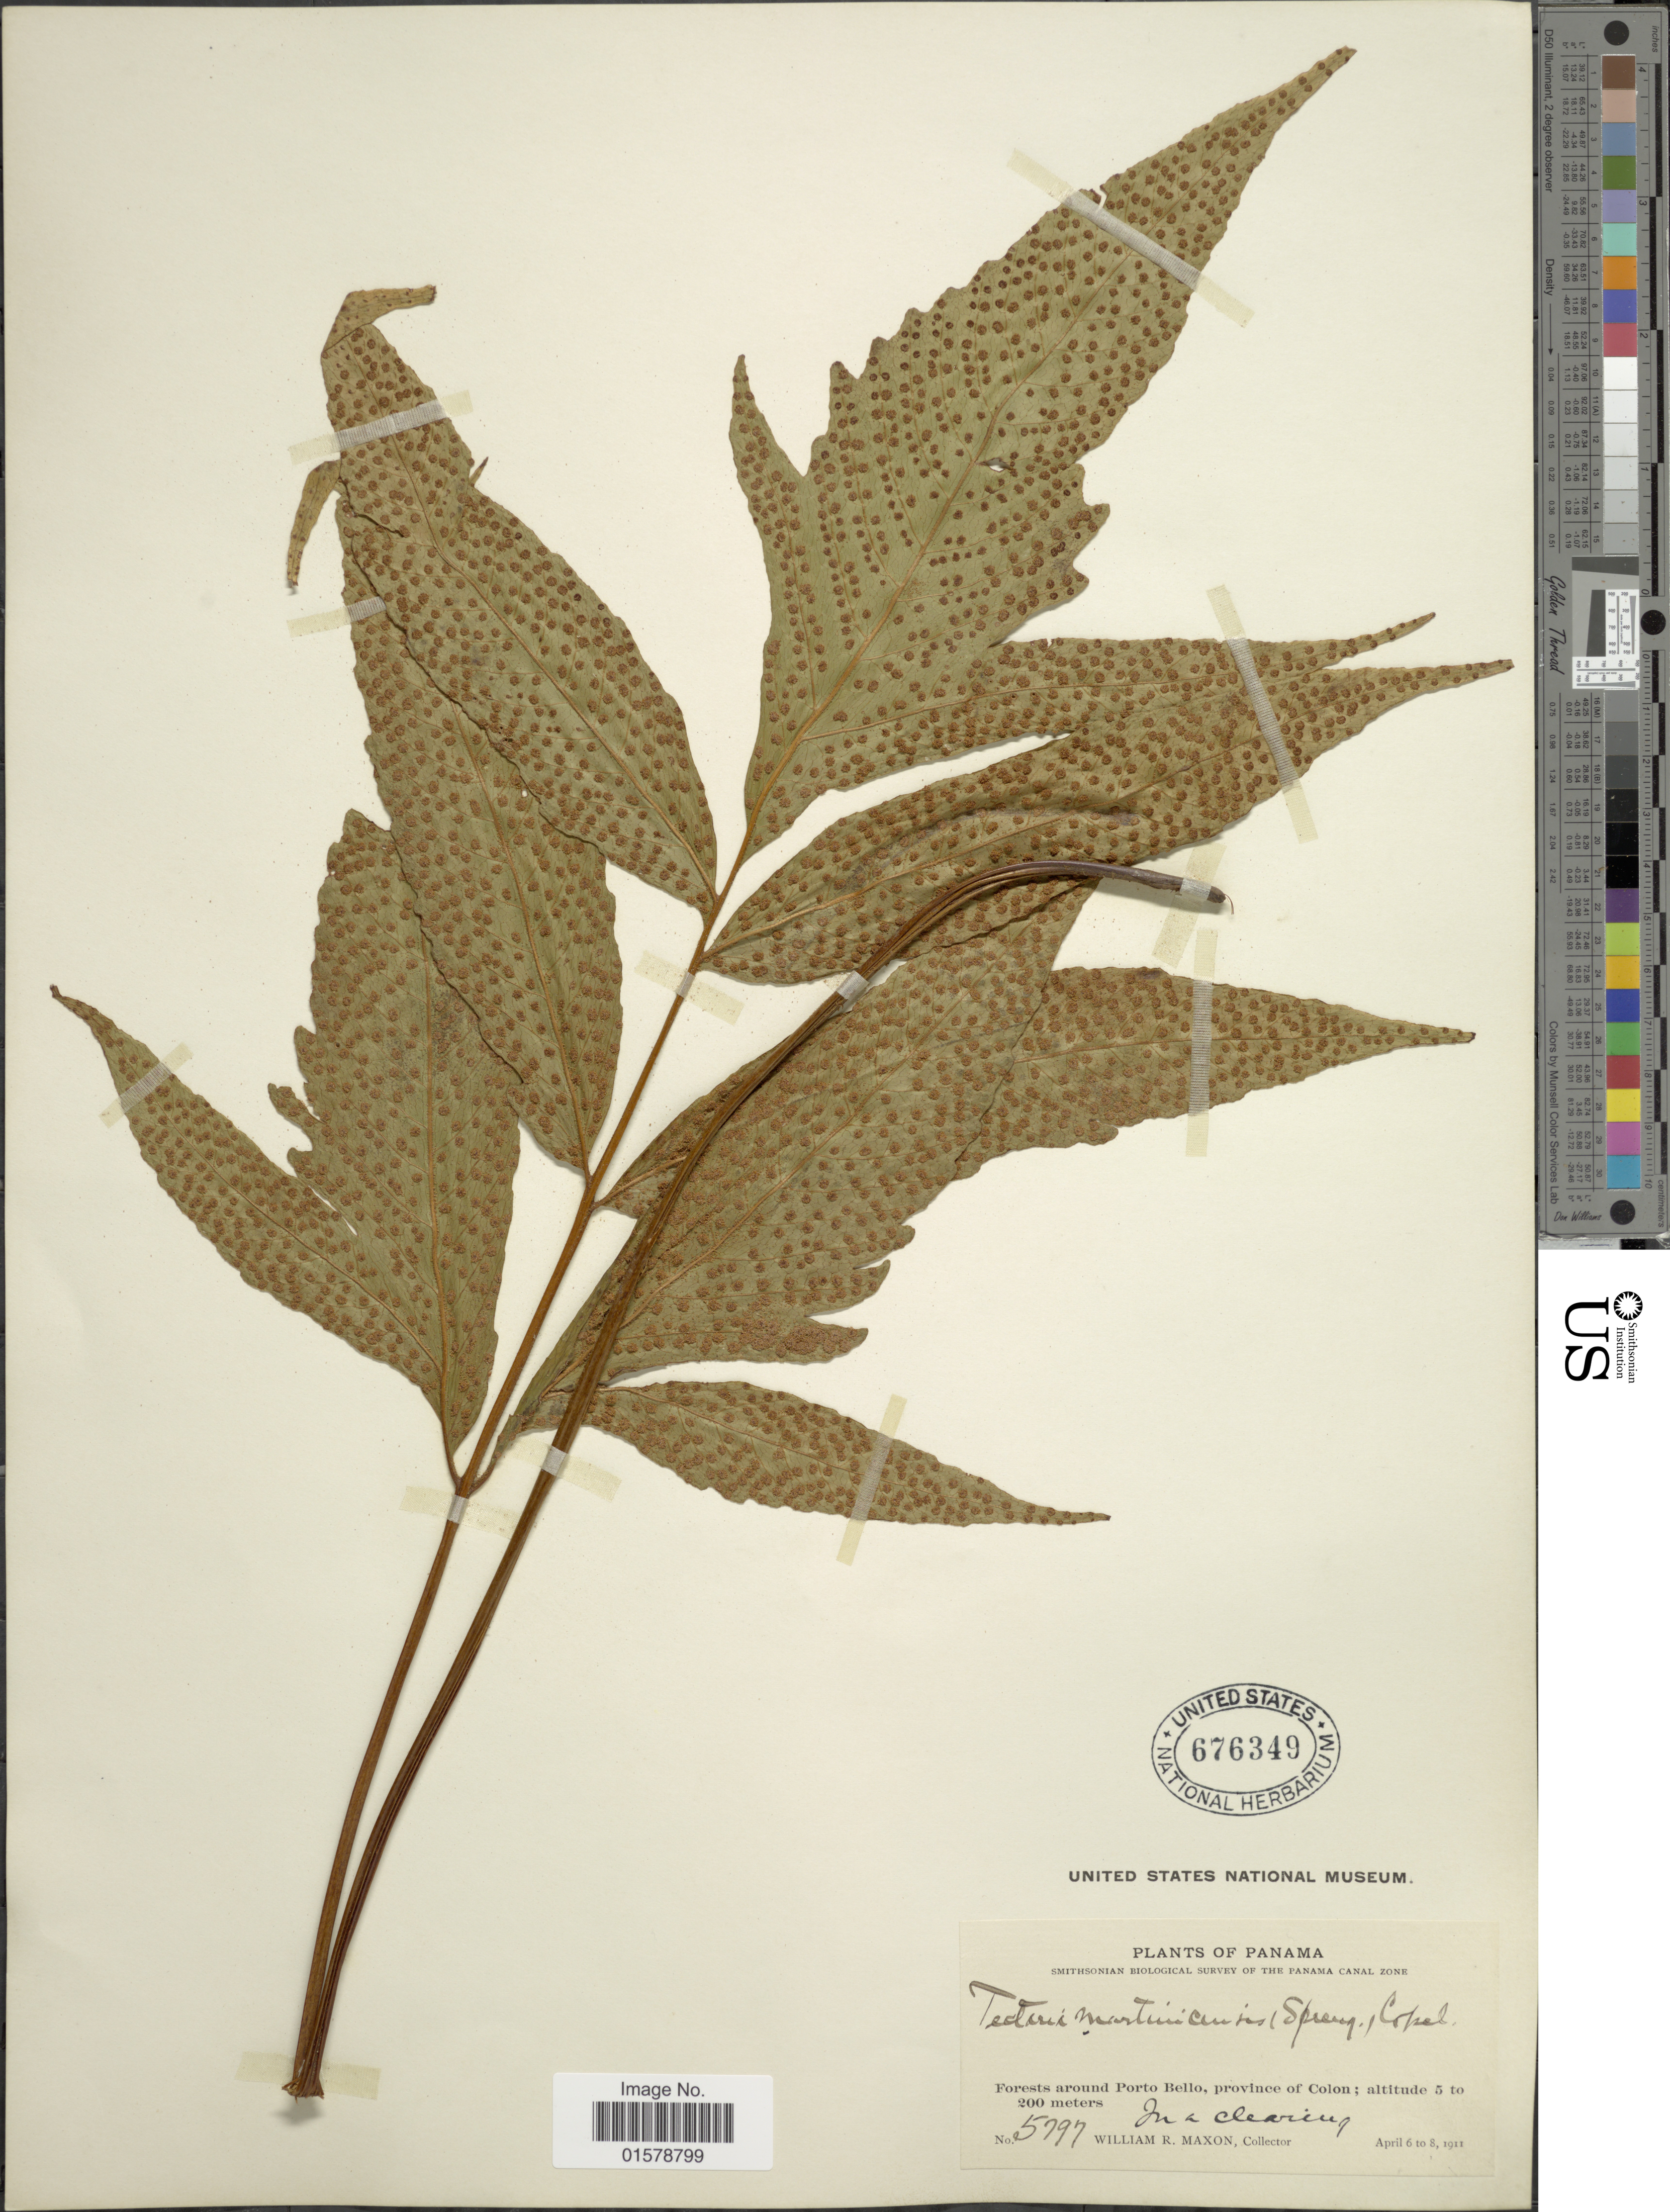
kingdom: Plantae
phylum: Tracheophyta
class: Polypodiopsida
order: Polypodiales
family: Tectariaceae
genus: Tectaria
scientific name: Tectaria pilosa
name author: (Fée) Maxon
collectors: W. R. Maxon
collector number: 5797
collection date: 1911-04-06/1911-04-08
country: Panama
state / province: Colón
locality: Forest Around Porto Bello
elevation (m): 5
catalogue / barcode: US 676349